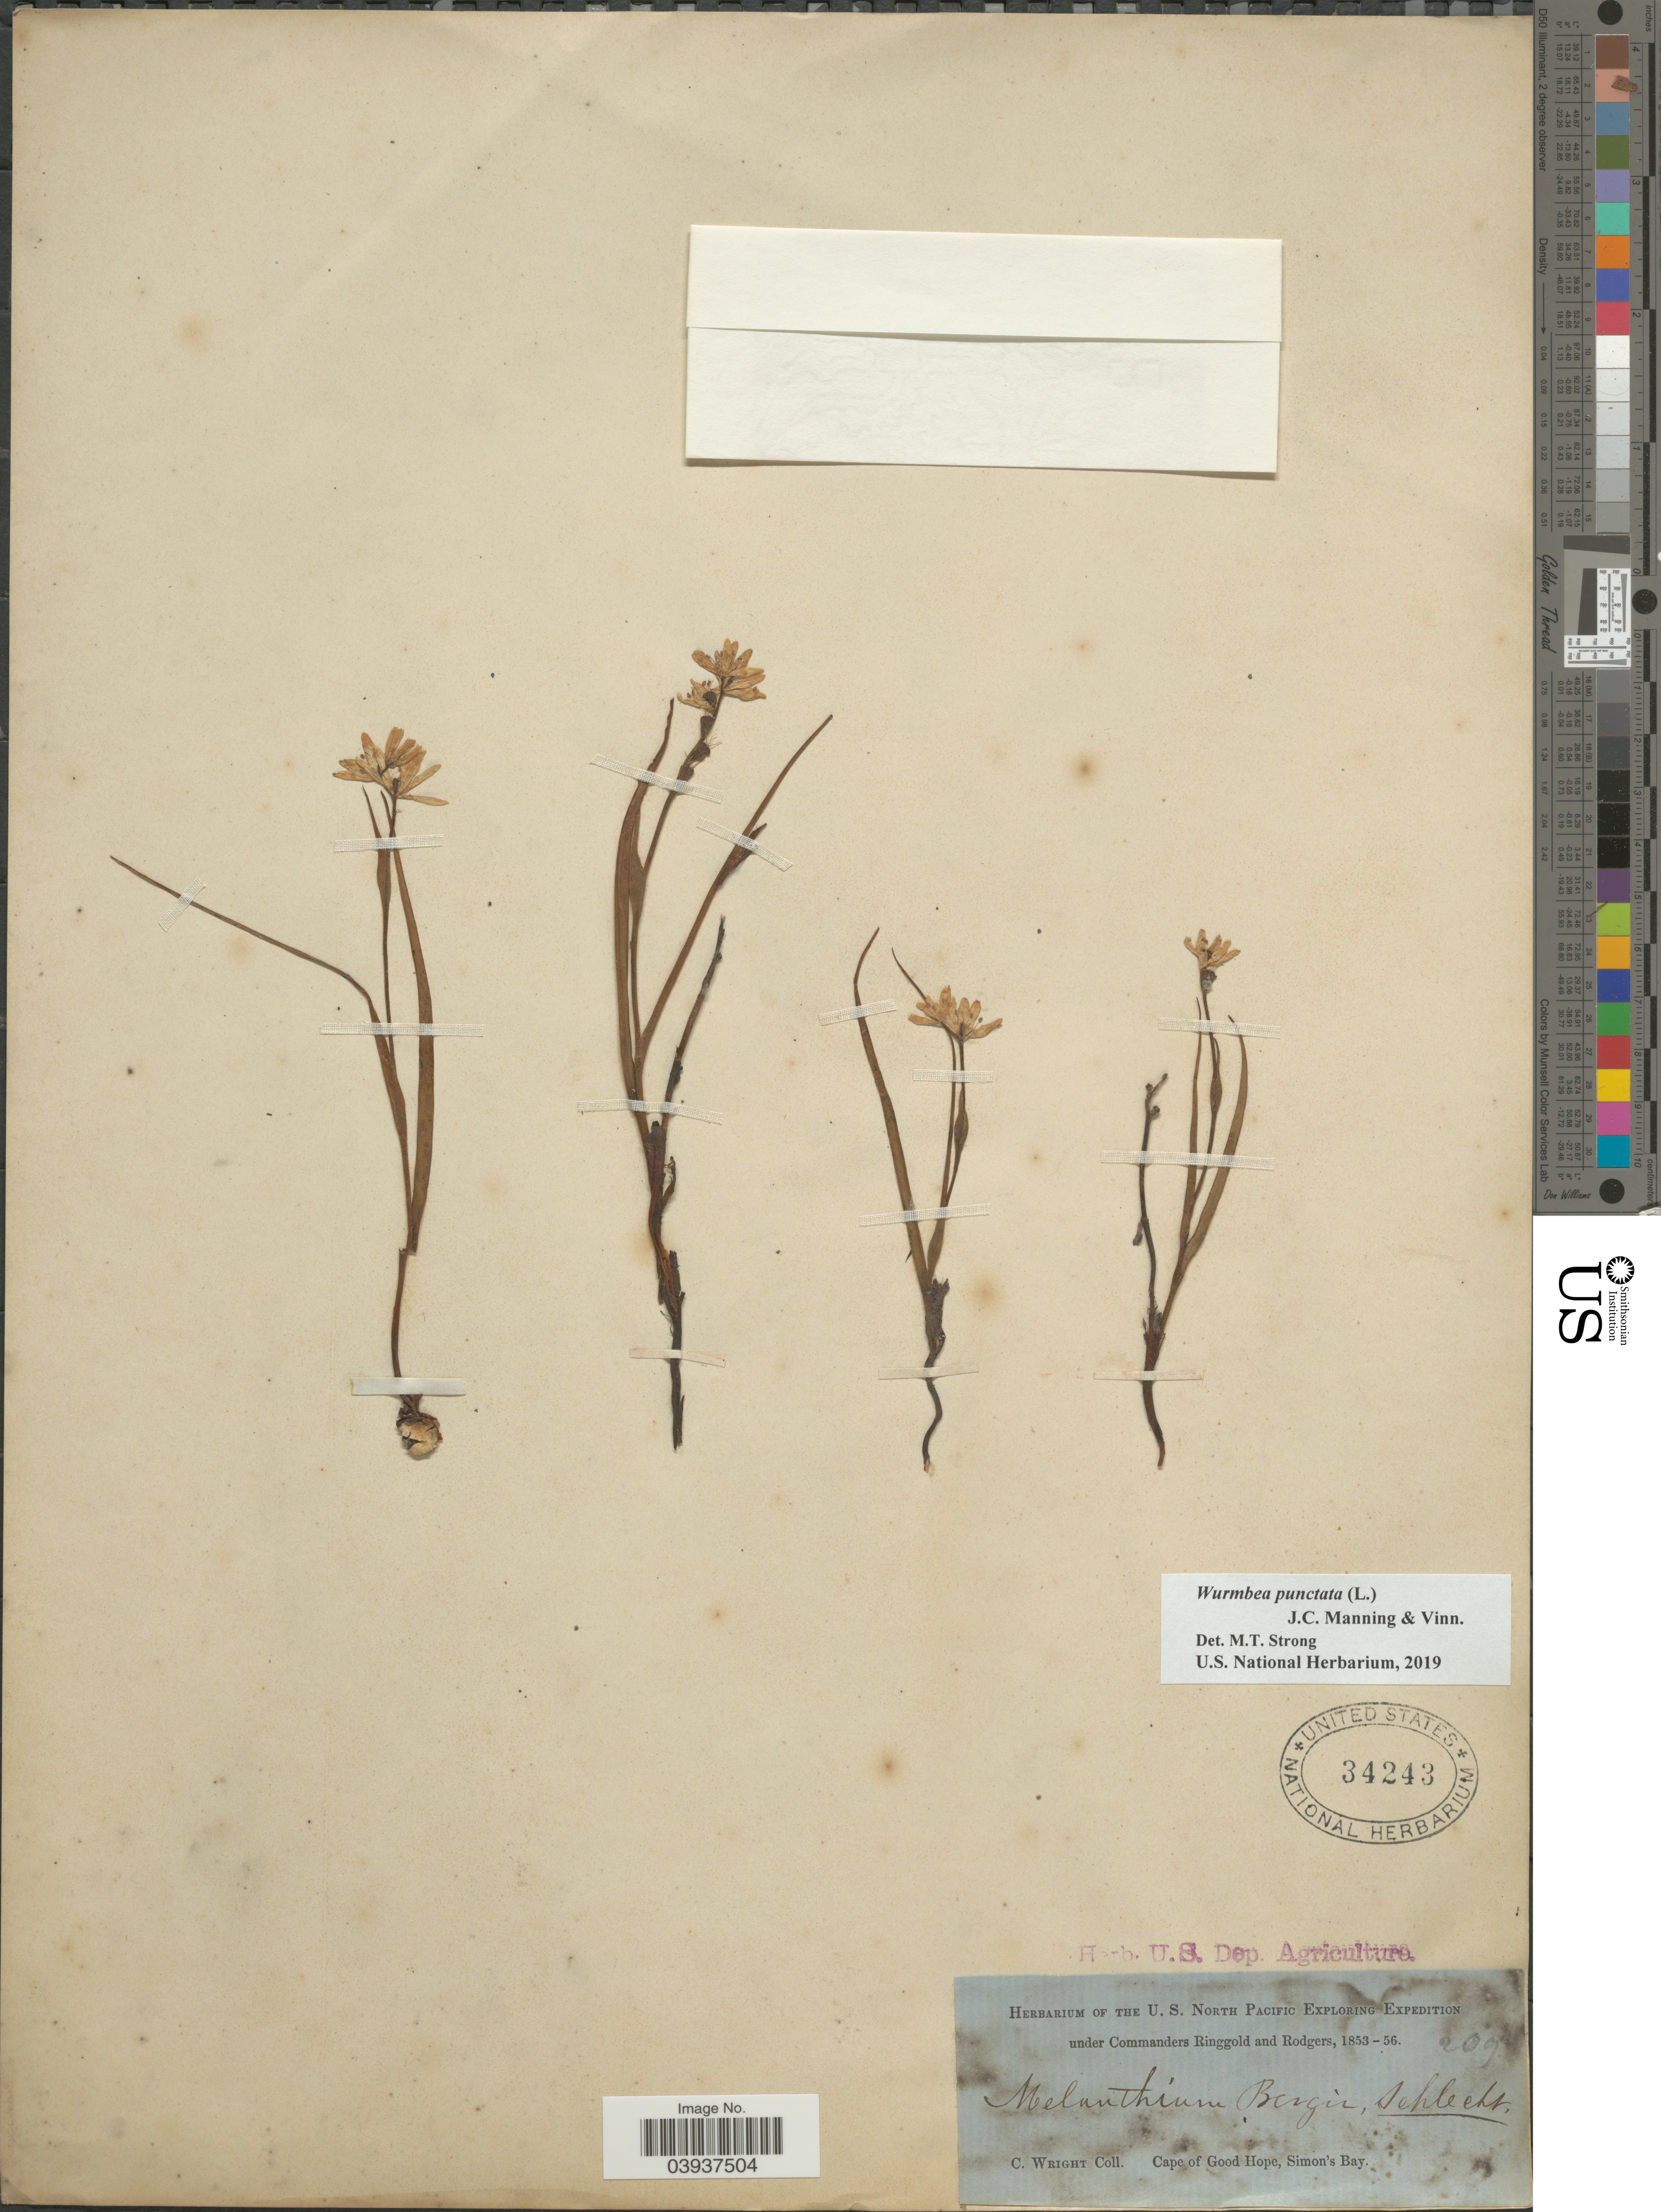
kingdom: Plantae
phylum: Tracheophyta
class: Liliopsida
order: Liliales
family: Colchicaceae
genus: Wurmbea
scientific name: Wurmbea punctata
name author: (L.) J.C. Manning & Vinn.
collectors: C. Wright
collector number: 209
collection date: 1853/1856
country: South Africa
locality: Cape of Good Hope, Simon's Bay.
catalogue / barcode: US 34243